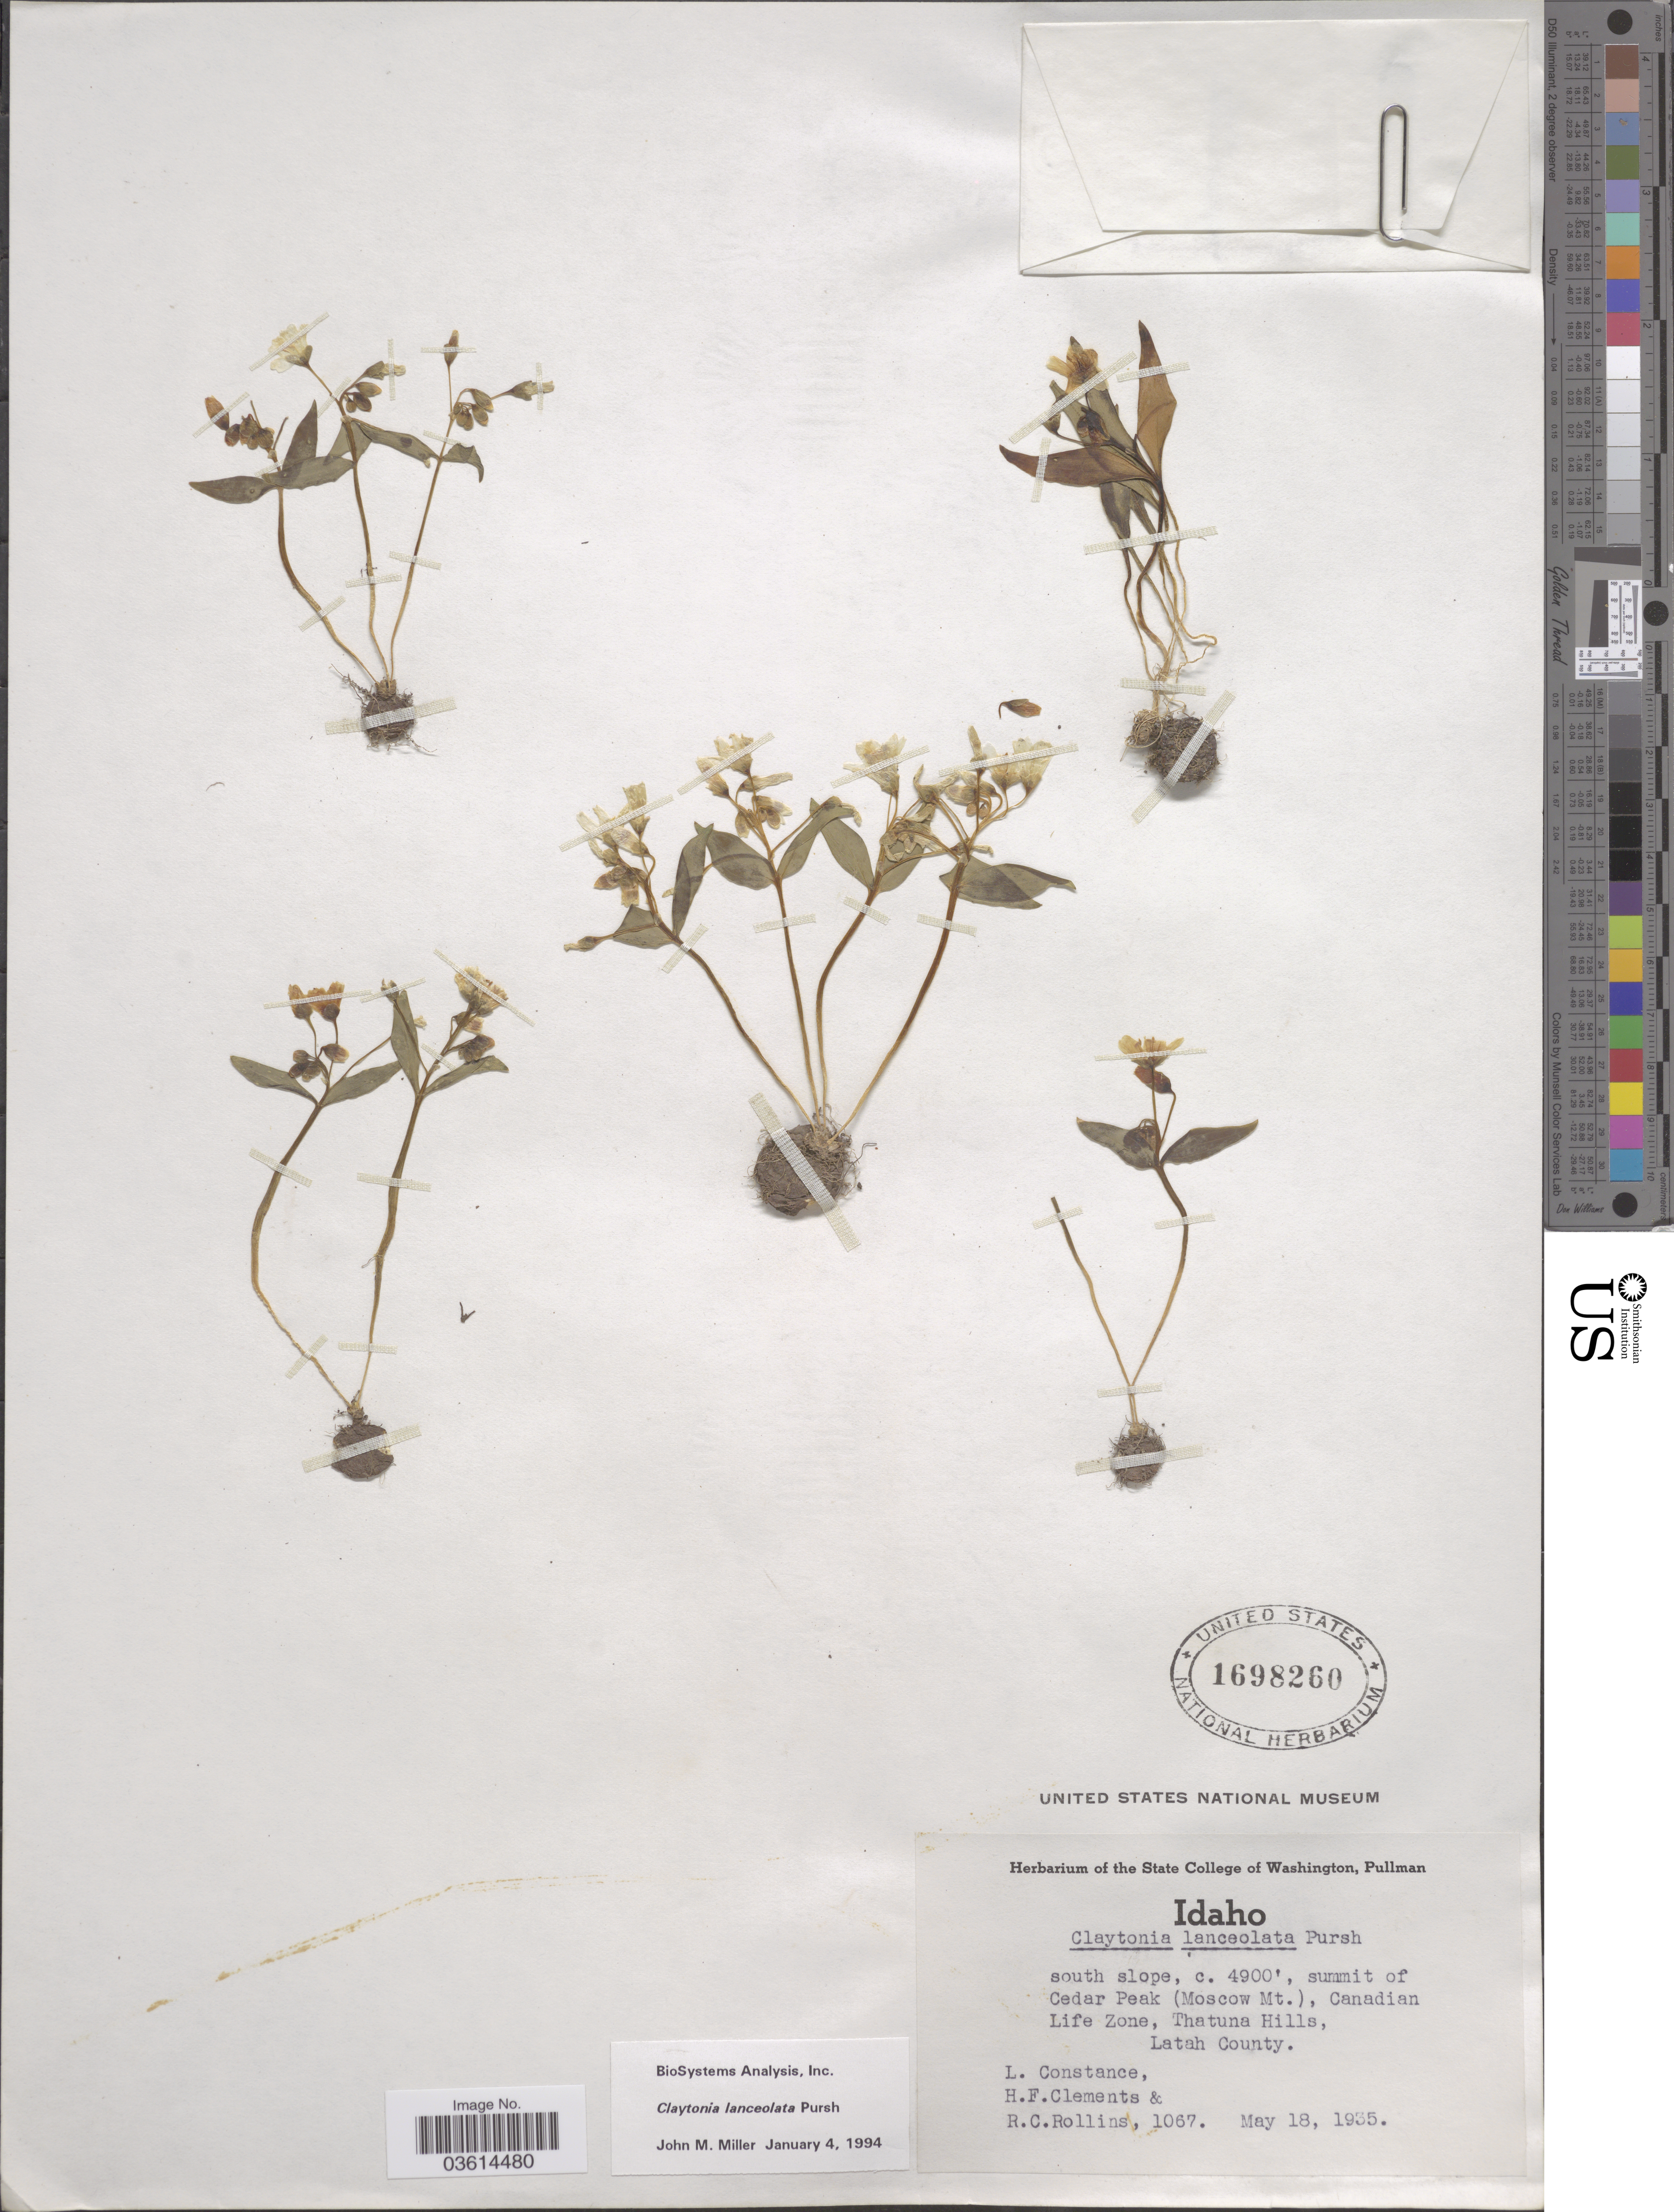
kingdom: Plantae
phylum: Tracheophyta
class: Magnoliopsida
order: Caryophyllales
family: Montiaceae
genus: Claytonia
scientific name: Claytonia lanceolata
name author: Pursh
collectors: L. Constance, H. Clements & R. C. Rollins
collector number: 1067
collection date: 1935-05-18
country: United States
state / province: Idaho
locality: South slope, summit of Cedar Peak (Moscow Mt.), Canadian Life Zone, Thatuna Hills, Latah County.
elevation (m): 1494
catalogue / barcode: US 1698260